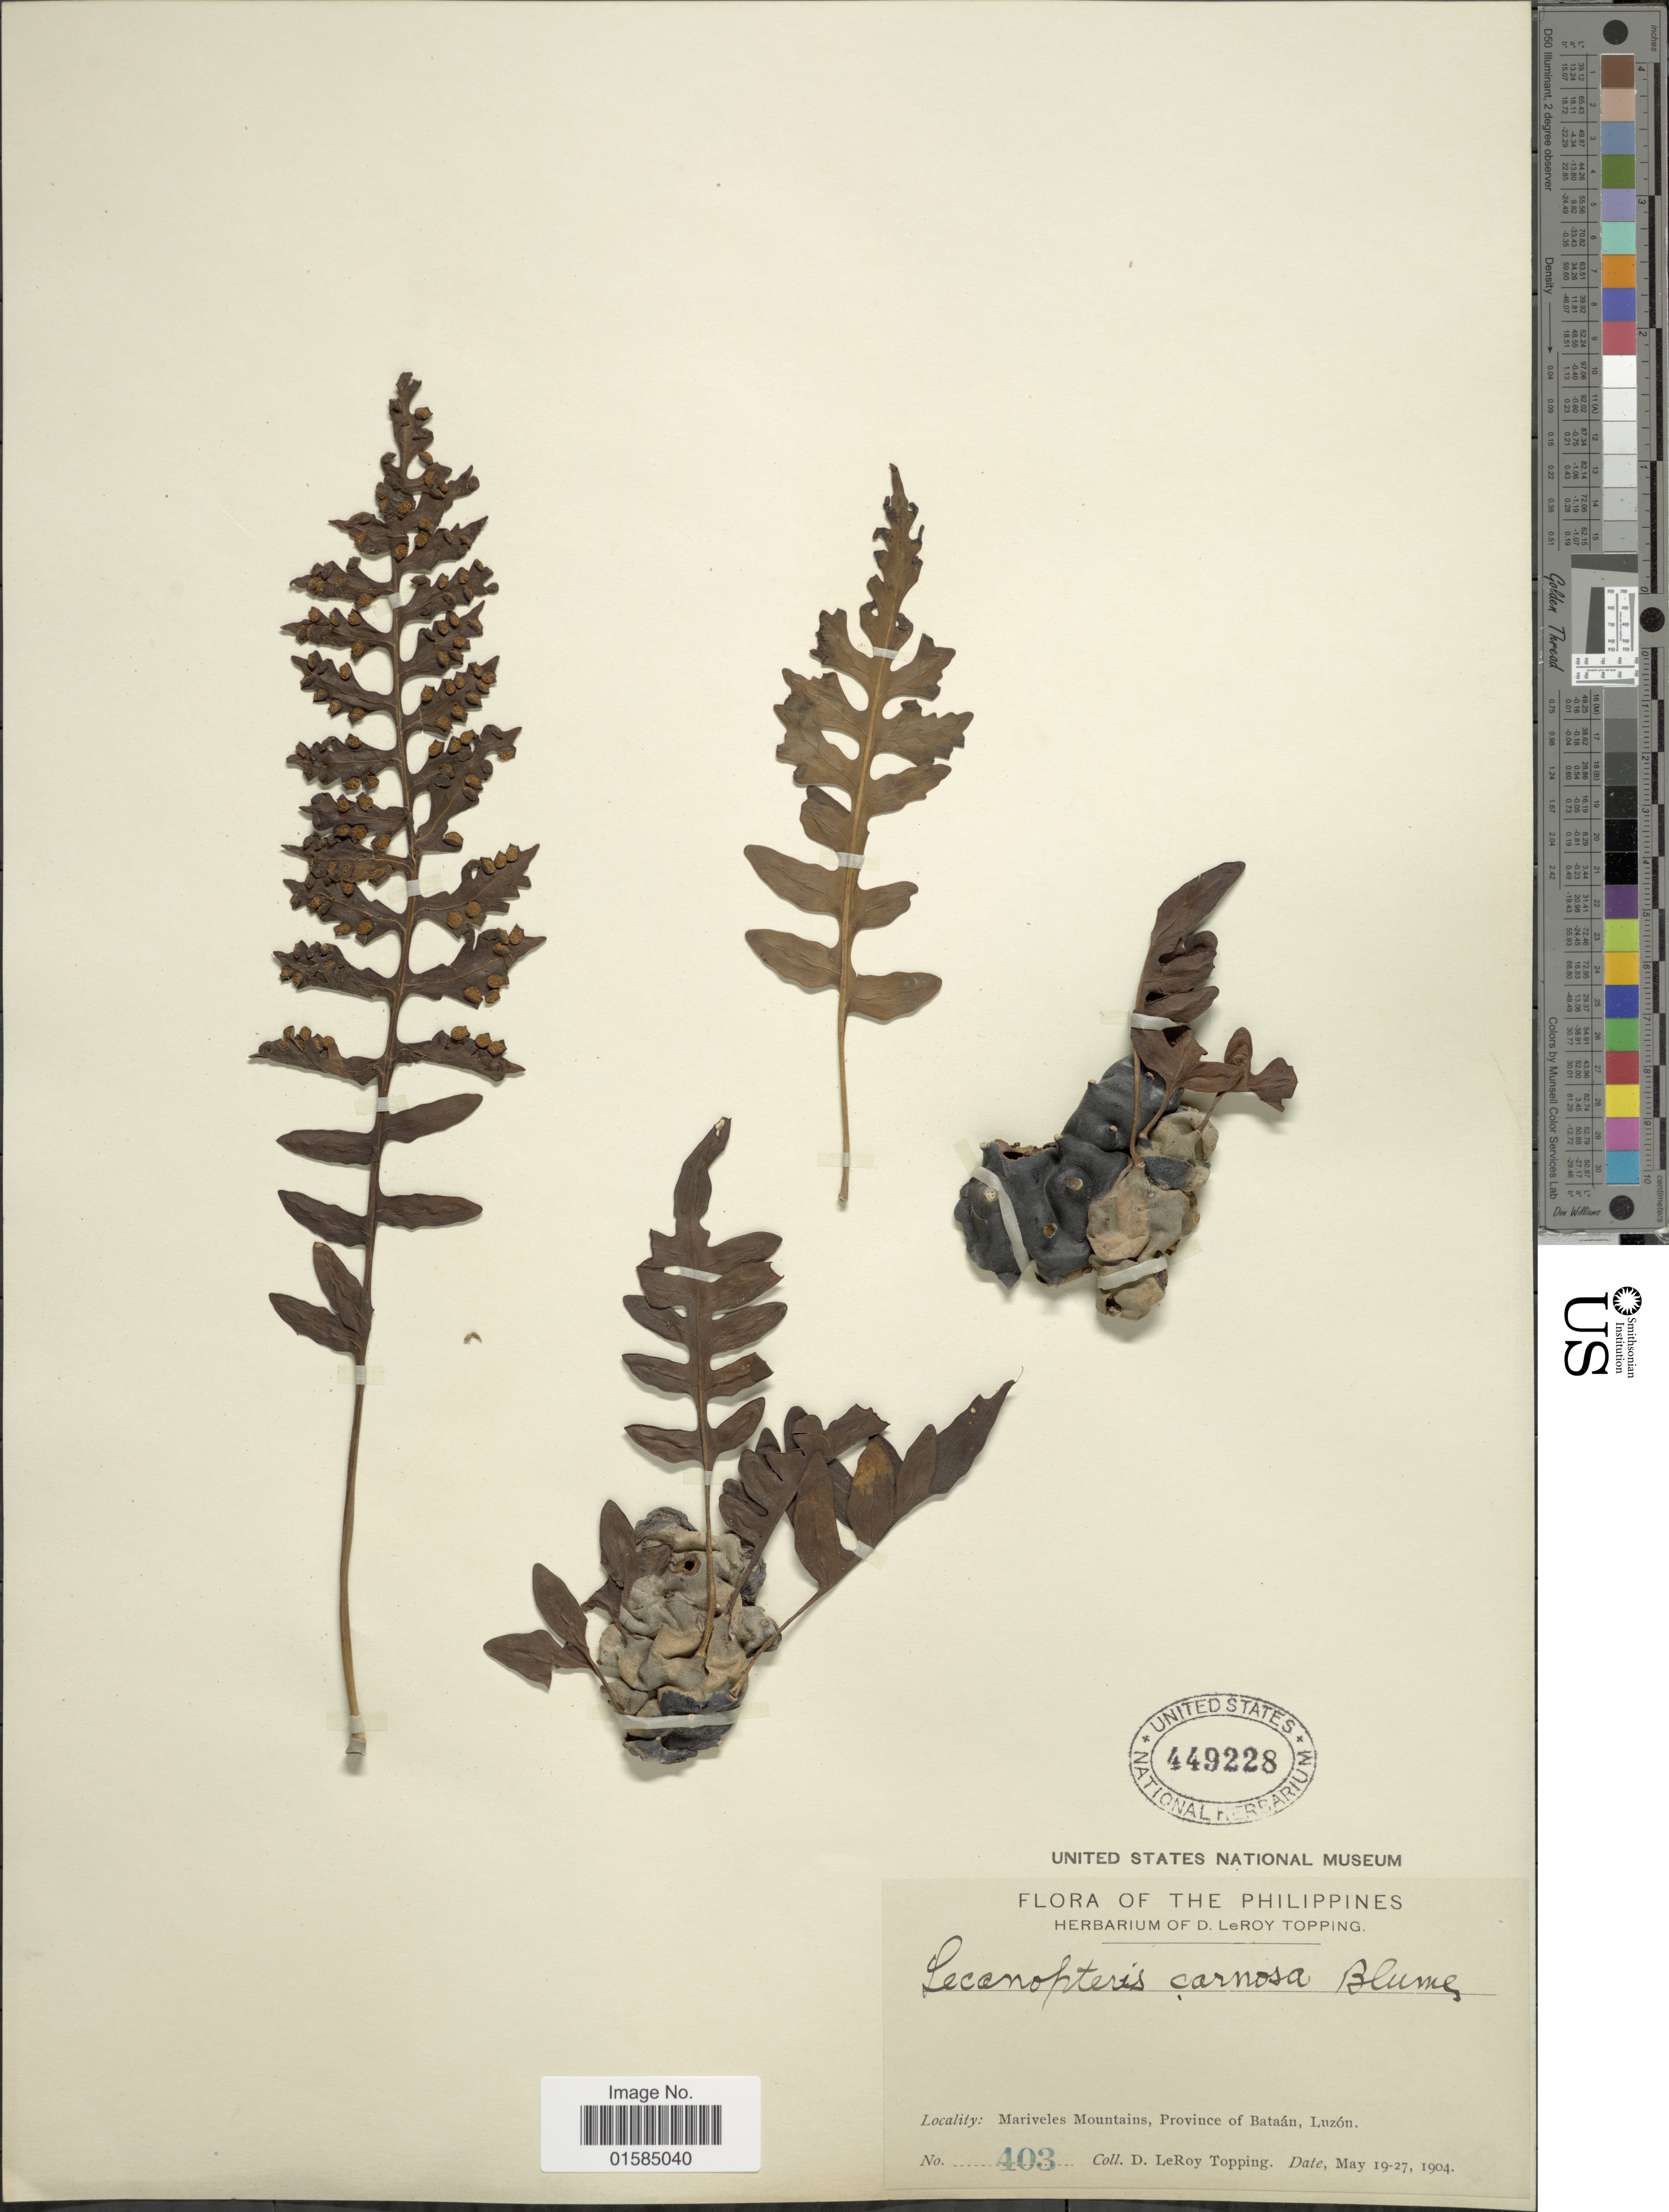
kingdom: Plantae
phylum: Tracheophyta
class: Polypodiopsida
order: Polypodiales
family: Polypodiaceae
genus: Lecanopteris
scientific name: Lecanopteris carnosa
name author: (Reinw.) Blume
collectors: D. L. Topping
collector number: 403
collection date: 1904-05-19/1904-05-27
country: Philippines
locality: Philippines, Mariveles Mountains, Province of Bataan, Luzon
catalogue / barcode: US 449228